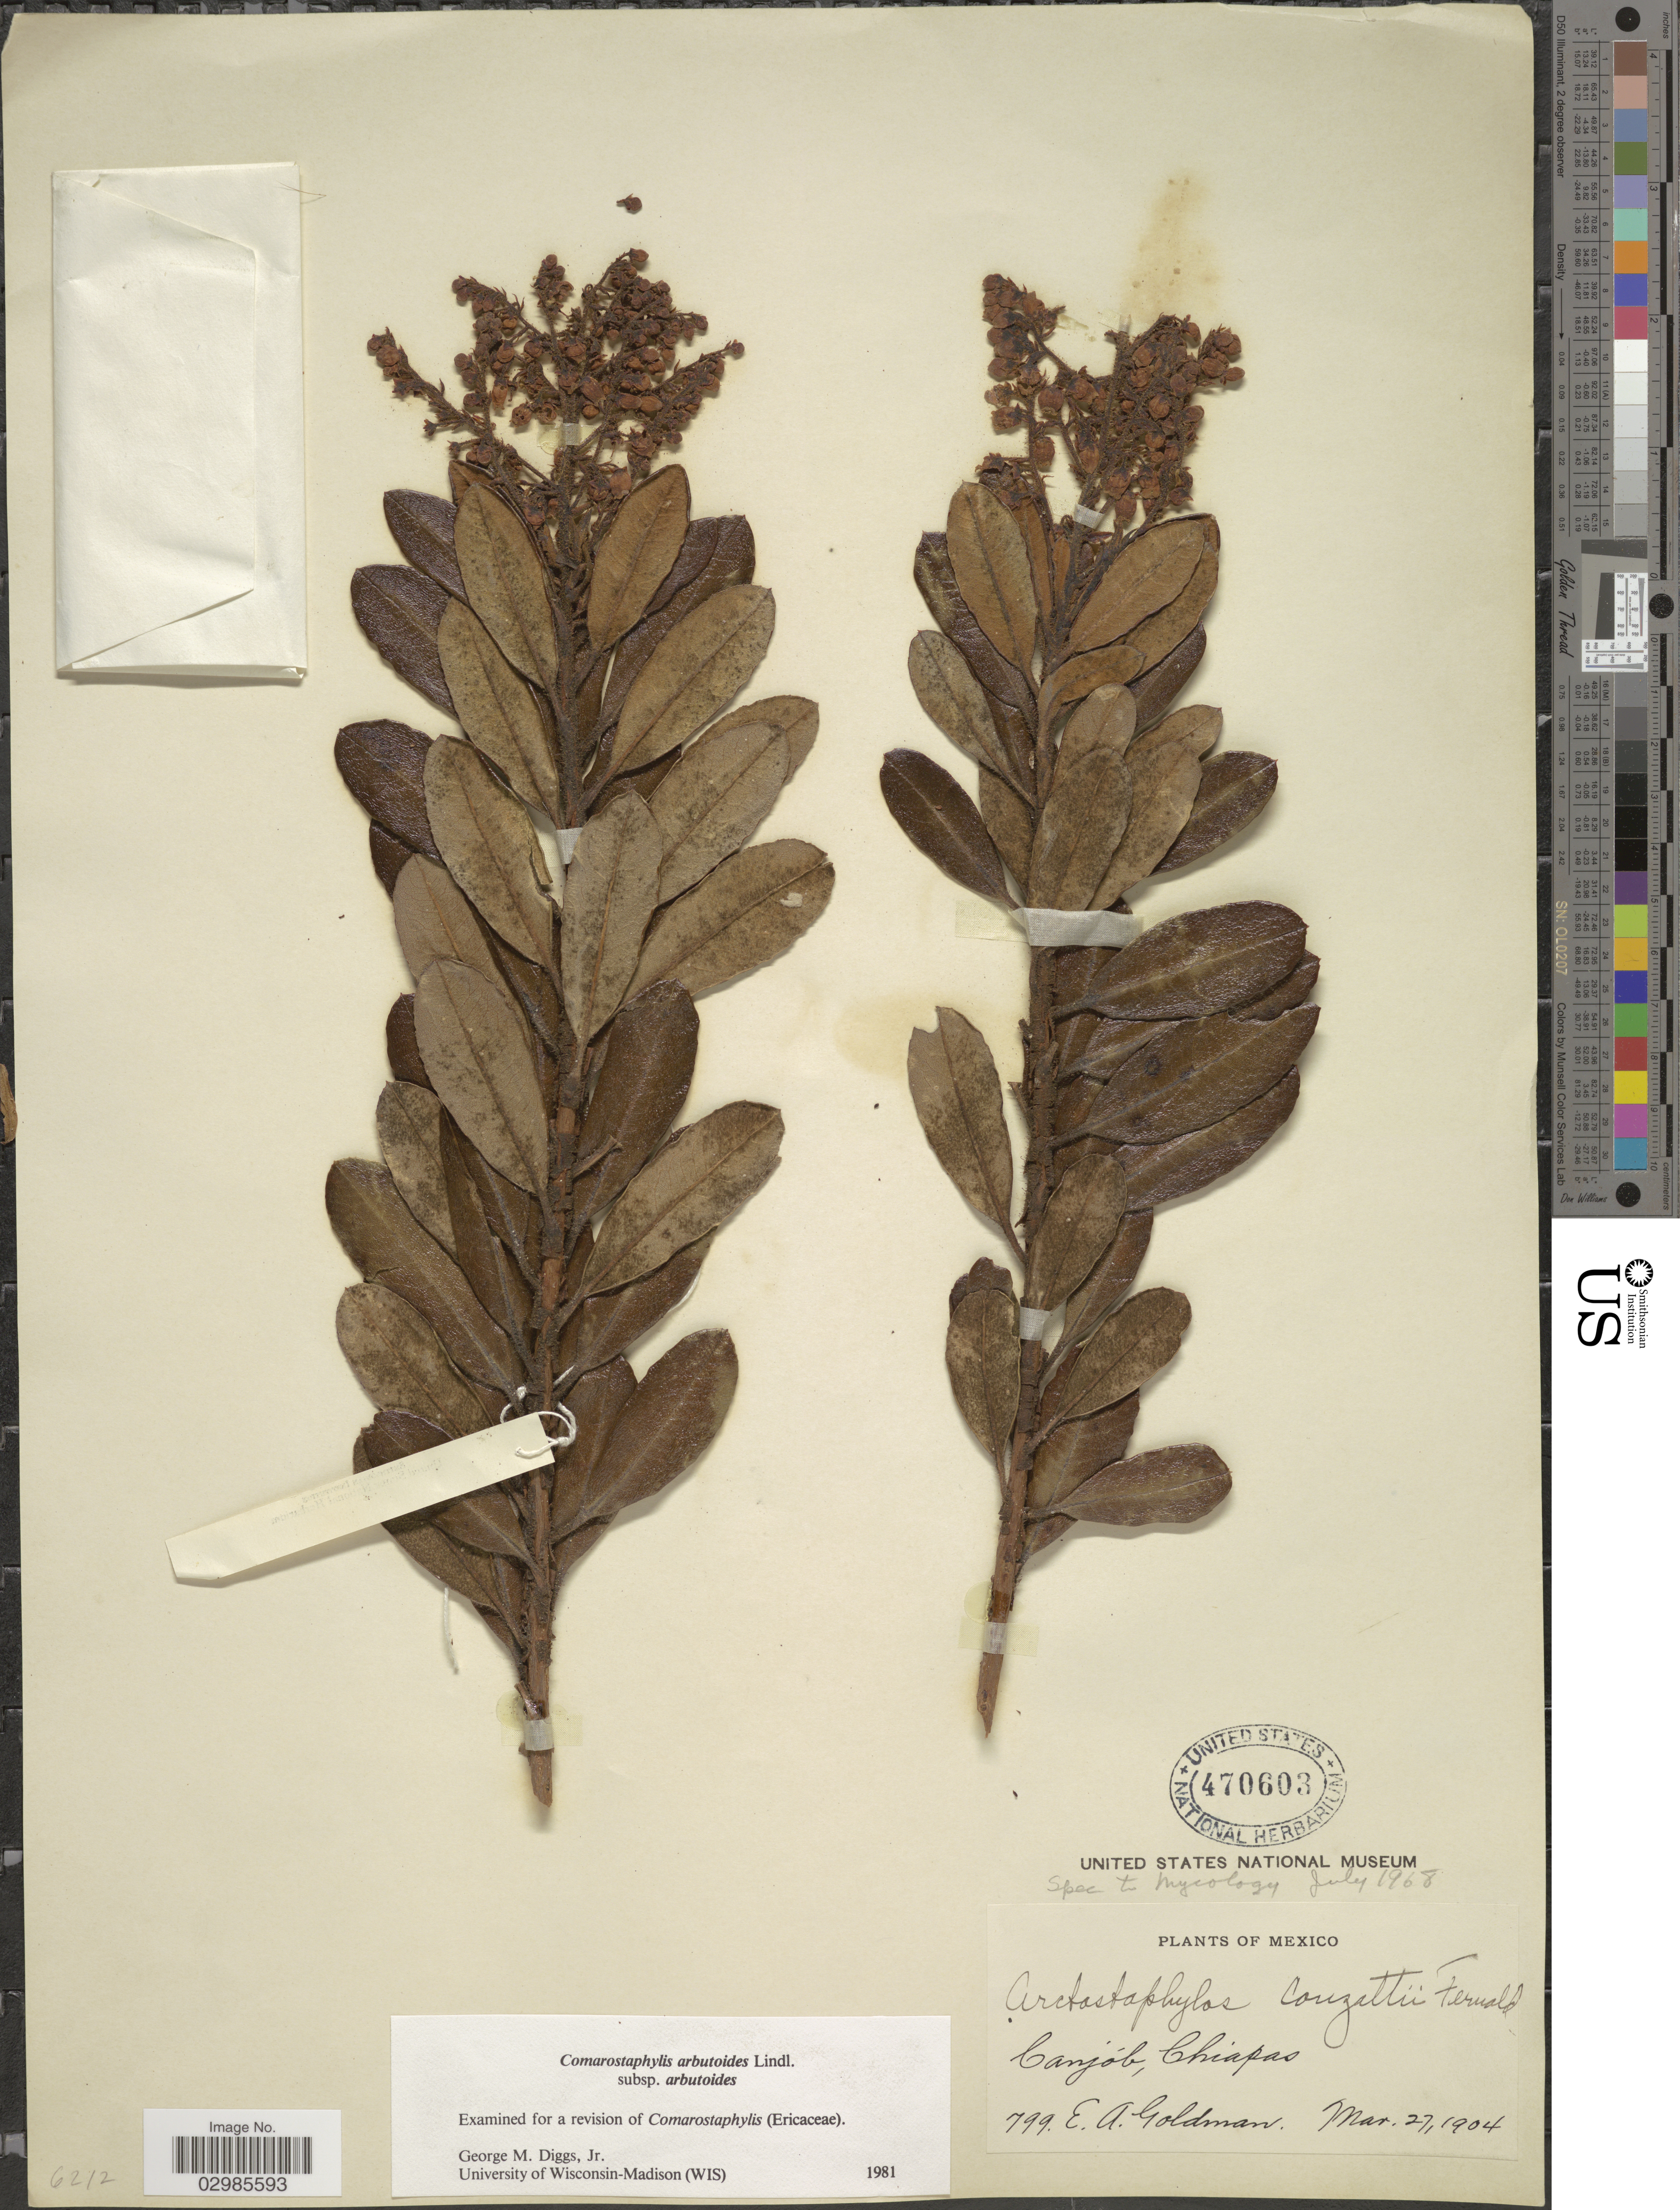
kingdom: Plantae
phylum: Tracheophyta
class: Magnoliopsida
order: Ericales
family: Ericaceae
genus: Comarostaphylis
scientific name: Comarostaphylis arbutoides subsp. arbutoides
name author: Lindl.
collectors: E. A. Goldman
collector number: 799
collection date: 1904-03-27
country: Mexico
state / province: Chiapas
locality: Canjob, Chiapas.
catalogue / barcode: US 470603